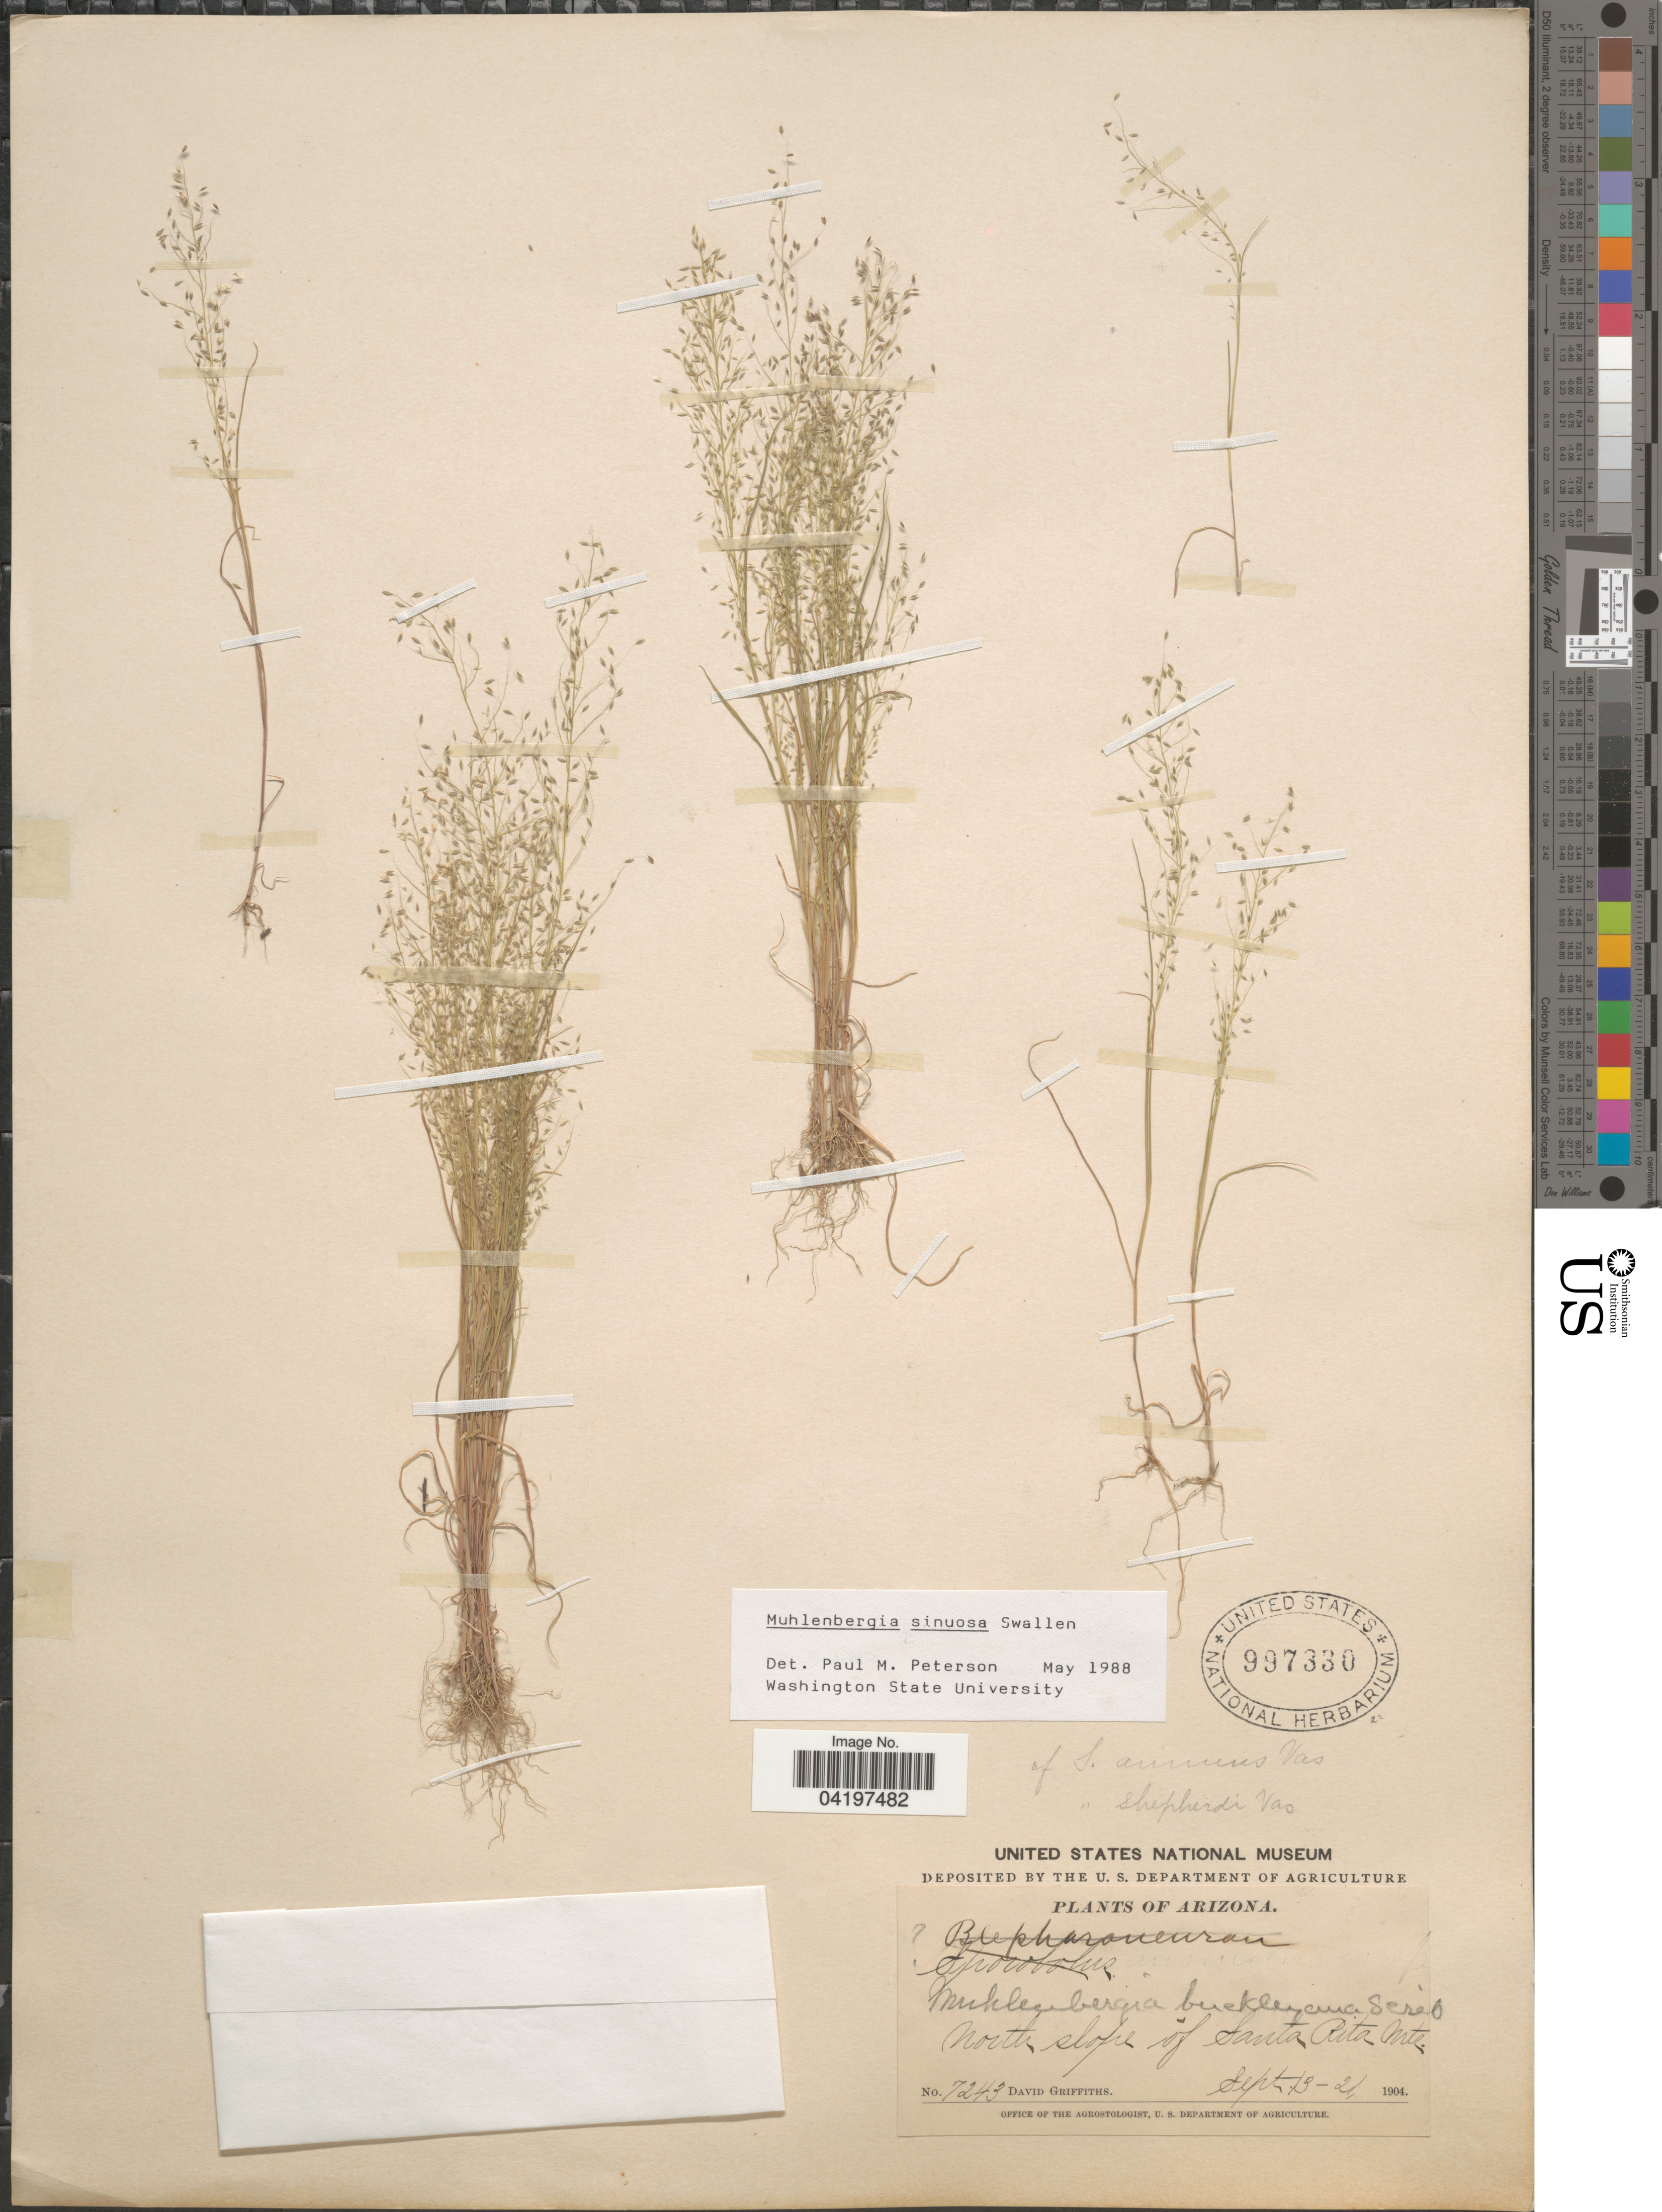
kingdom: Plantae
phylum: Tracheophyta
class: Liliopsida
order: Poales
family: Poaceae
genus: Muhlenbergia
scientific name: Muhlenbergia sinuosa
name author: Swallen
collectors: D. Griffiths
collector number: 7243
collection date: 1904-09-13/1904-09-21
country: United States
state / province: Arizona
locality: North slope of Santa Rita Mts.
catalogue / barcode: US 997330